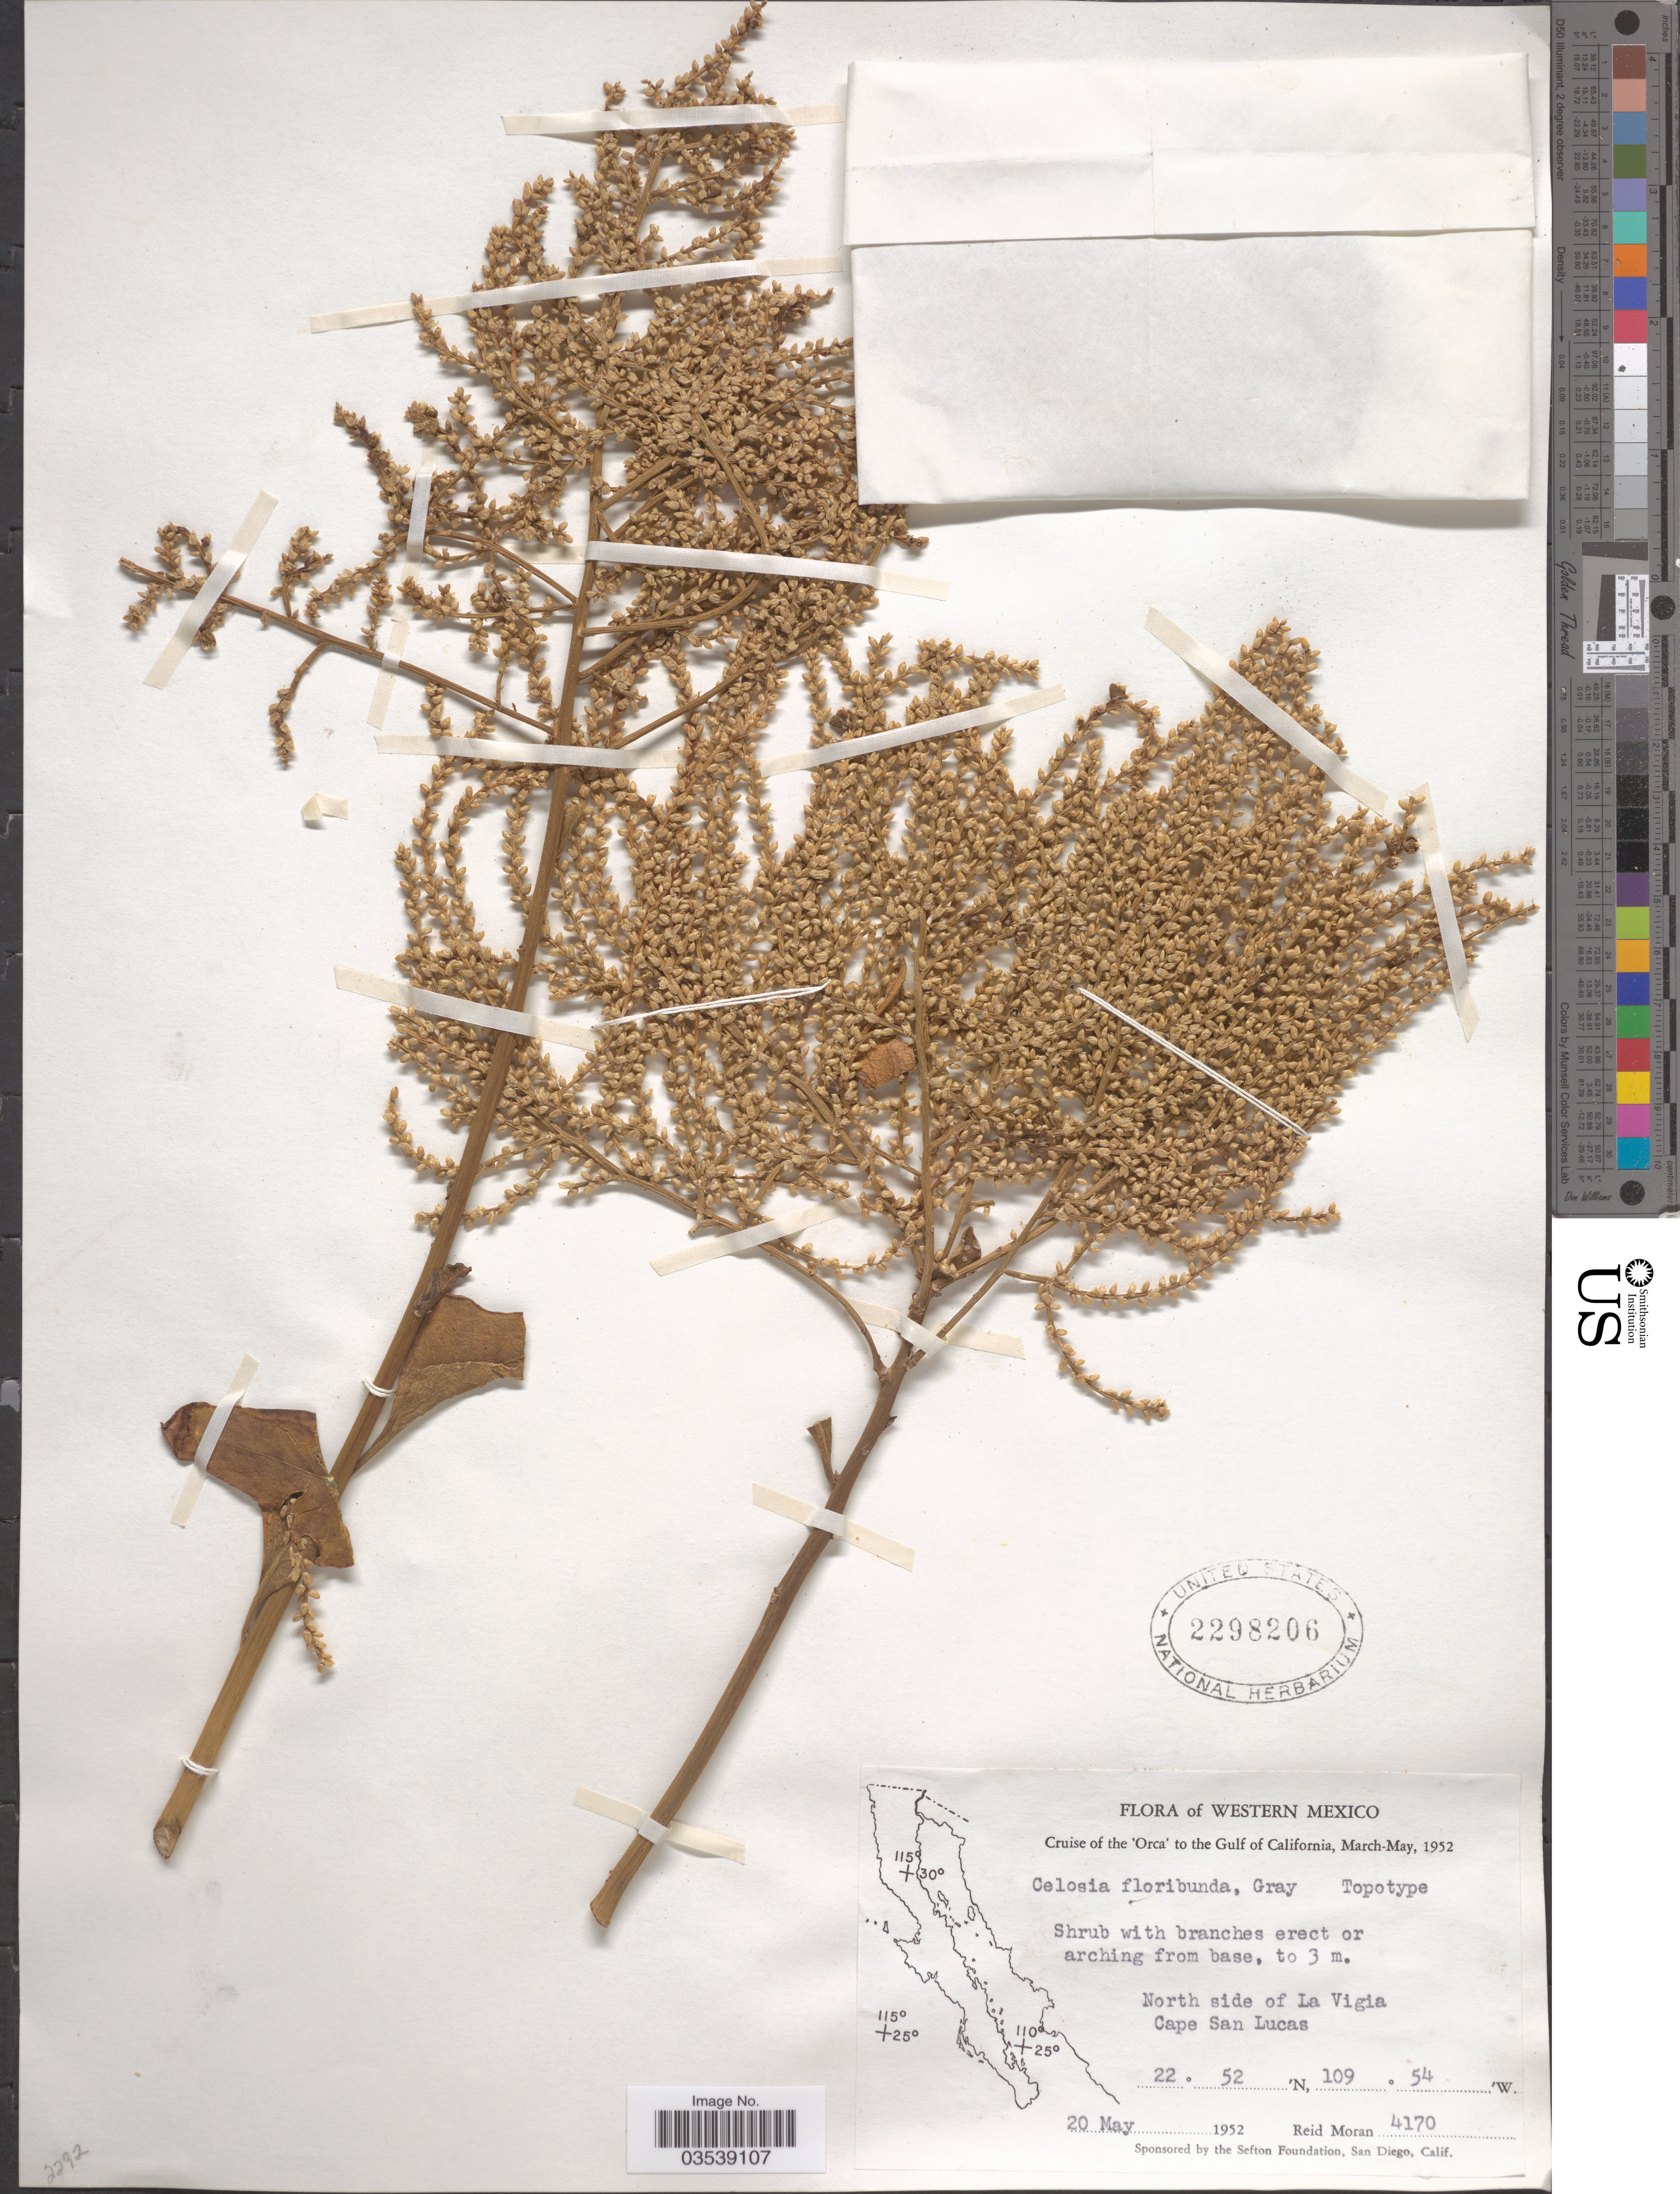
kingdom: Plantae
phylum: Tracheophyta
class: Magnoliopsida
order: Caryophyllales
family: Amaranthaceae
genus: Celosia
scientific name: Celosia floribunda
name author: A. Gray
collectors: R. Moran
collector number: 4170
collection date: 1952-05-20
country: Mexico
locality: The Gulf of California. [unsure placement] North side of La Vigia Cape San Lucas.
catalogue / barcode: US 2298206